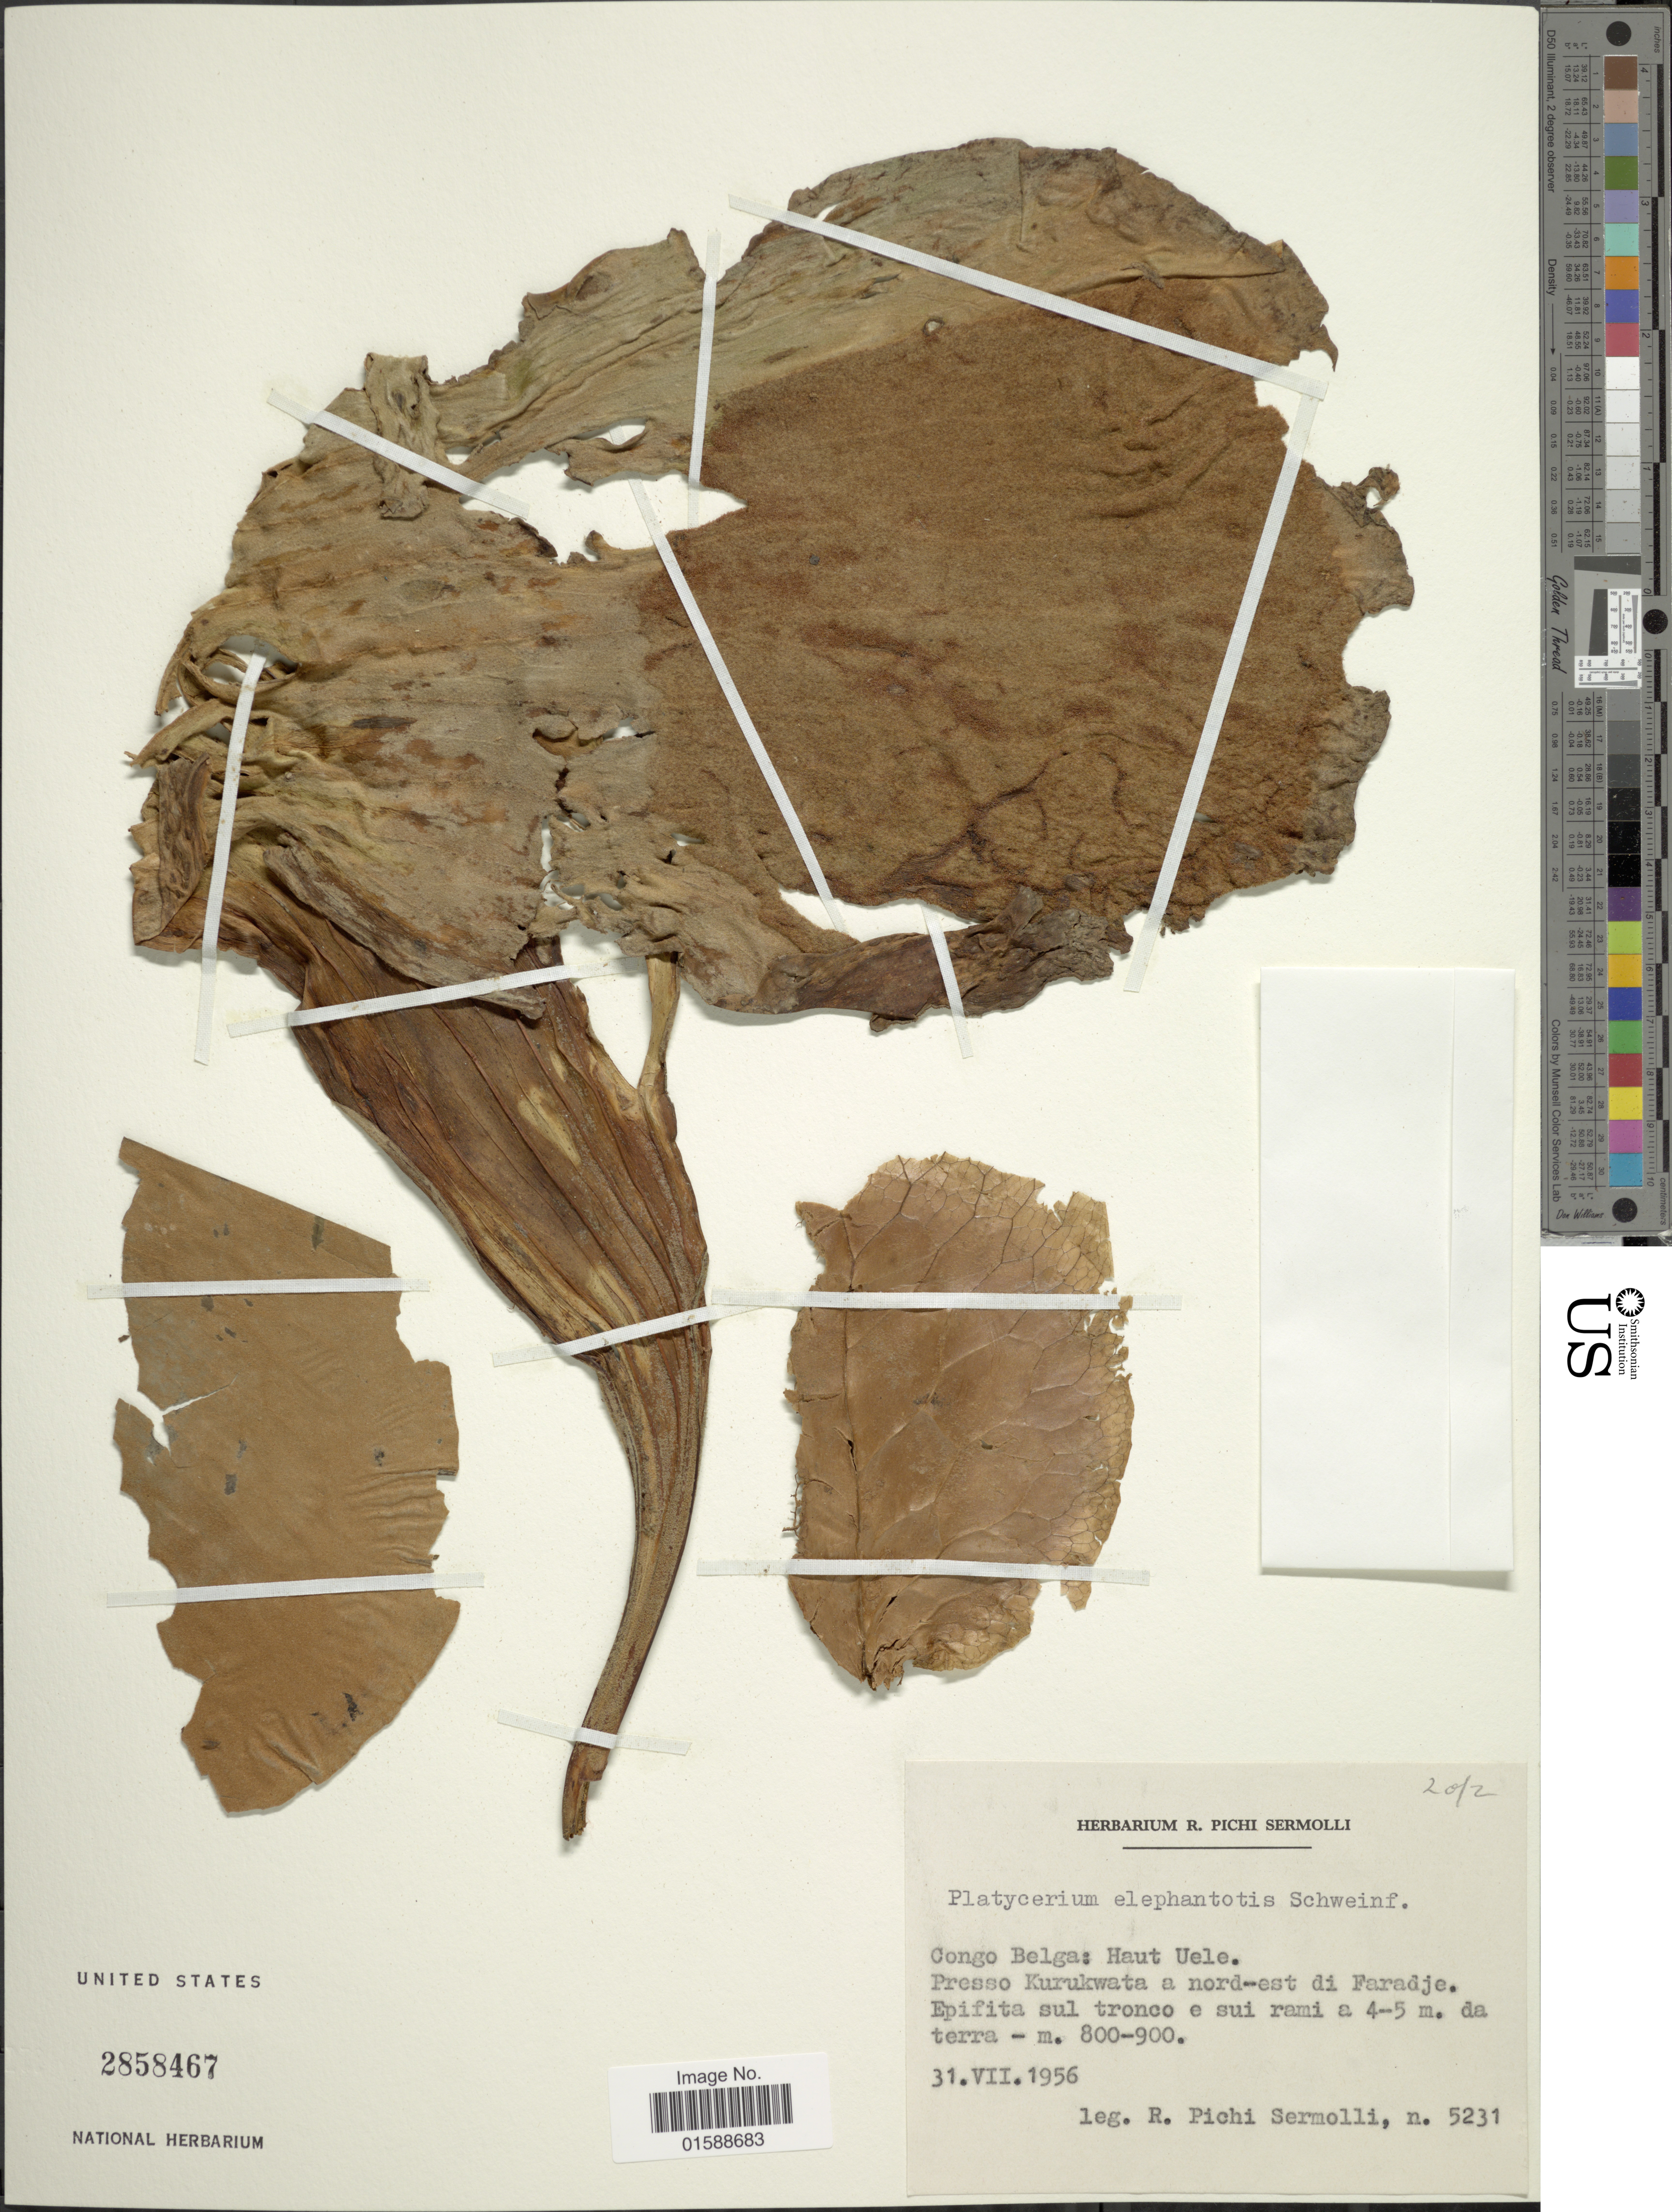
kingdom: Plantae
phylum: Tracheophyta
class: Polypodiopsida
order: Polypodiales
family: Polypodiaceae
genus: Platycerium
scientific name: Platycerium angolense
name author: Welw. ex Baker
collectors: R. E. Pichi-Sermolli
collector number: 5231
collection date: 1956-07-31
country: Congo, Democratic Republic of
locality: Haut Uele. Presso Kurukwata a nord-est di Faradje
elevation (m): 800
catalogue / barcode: US 2858467